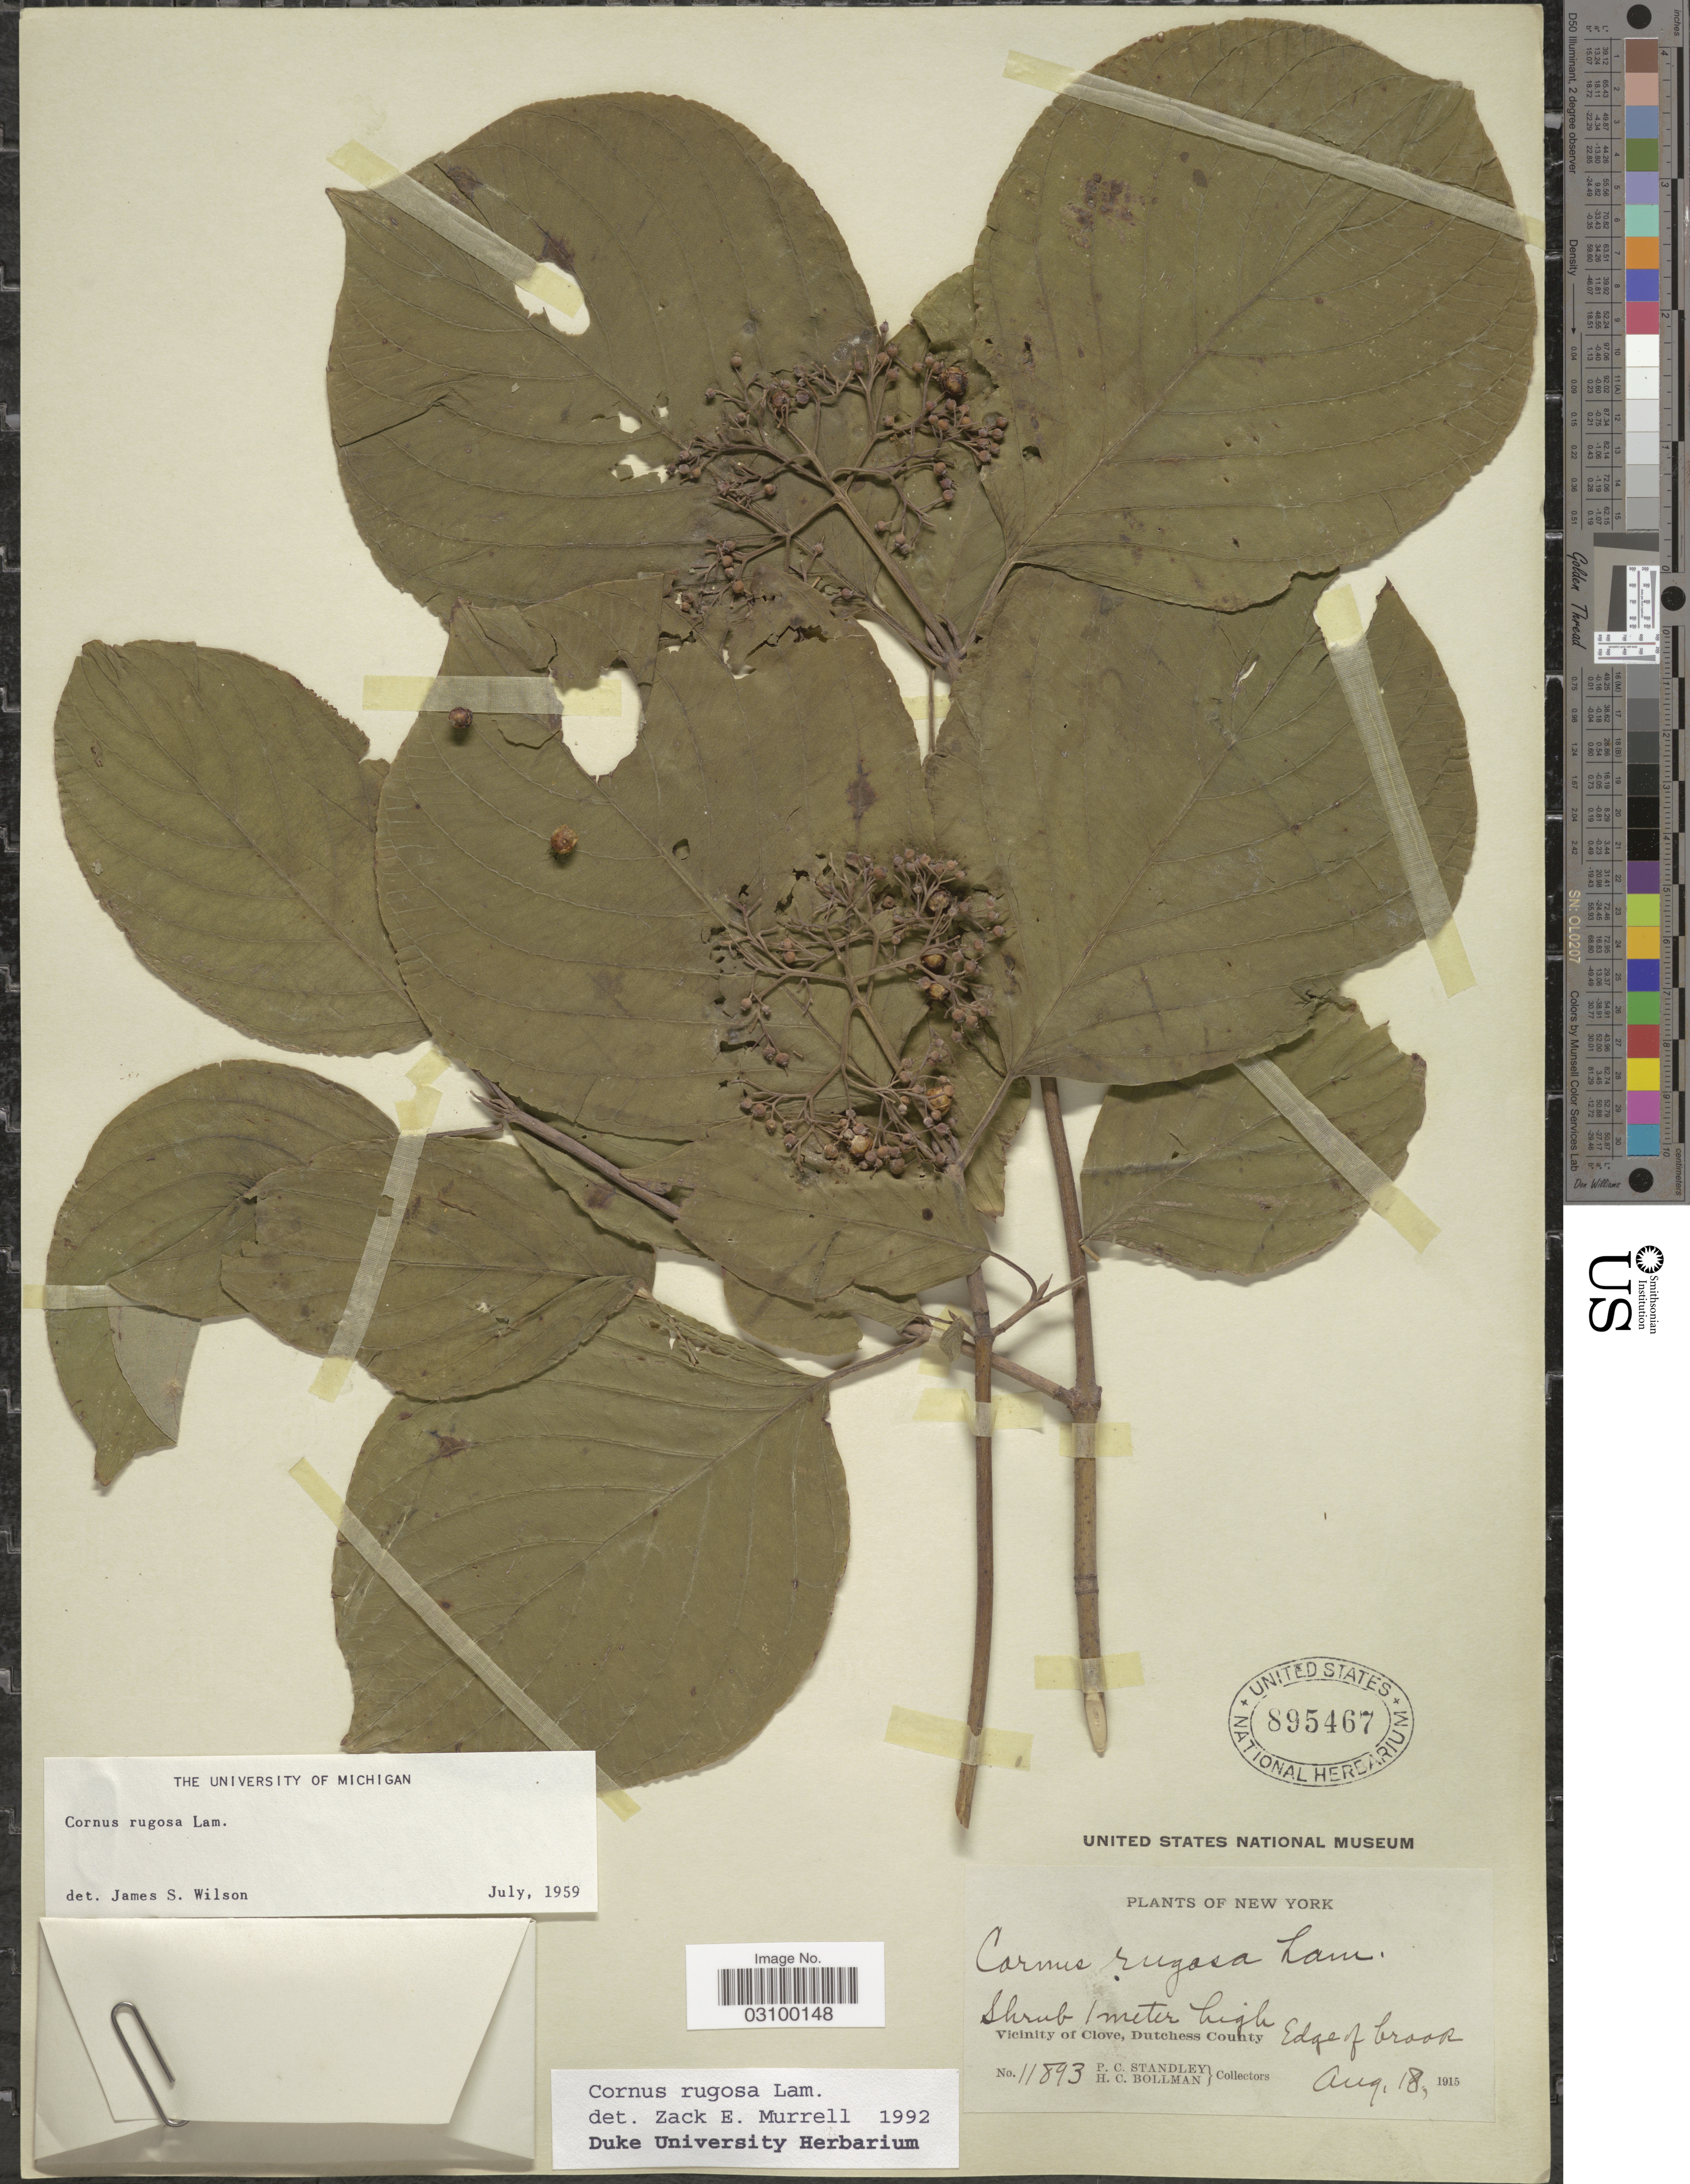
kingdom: Plantae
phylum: Tracheophyta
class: Magnoliopsida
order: Cornales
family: Cornaceae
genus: Cornus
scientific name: Cornus rugosa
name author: Lam.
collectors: P. C. Standley & H. C. Bollman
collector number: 11893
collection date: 1915-08-18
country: United States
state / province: New York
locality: Vicinity of Clove, Dutchess County. Edge of brook.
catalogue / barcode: US 895467